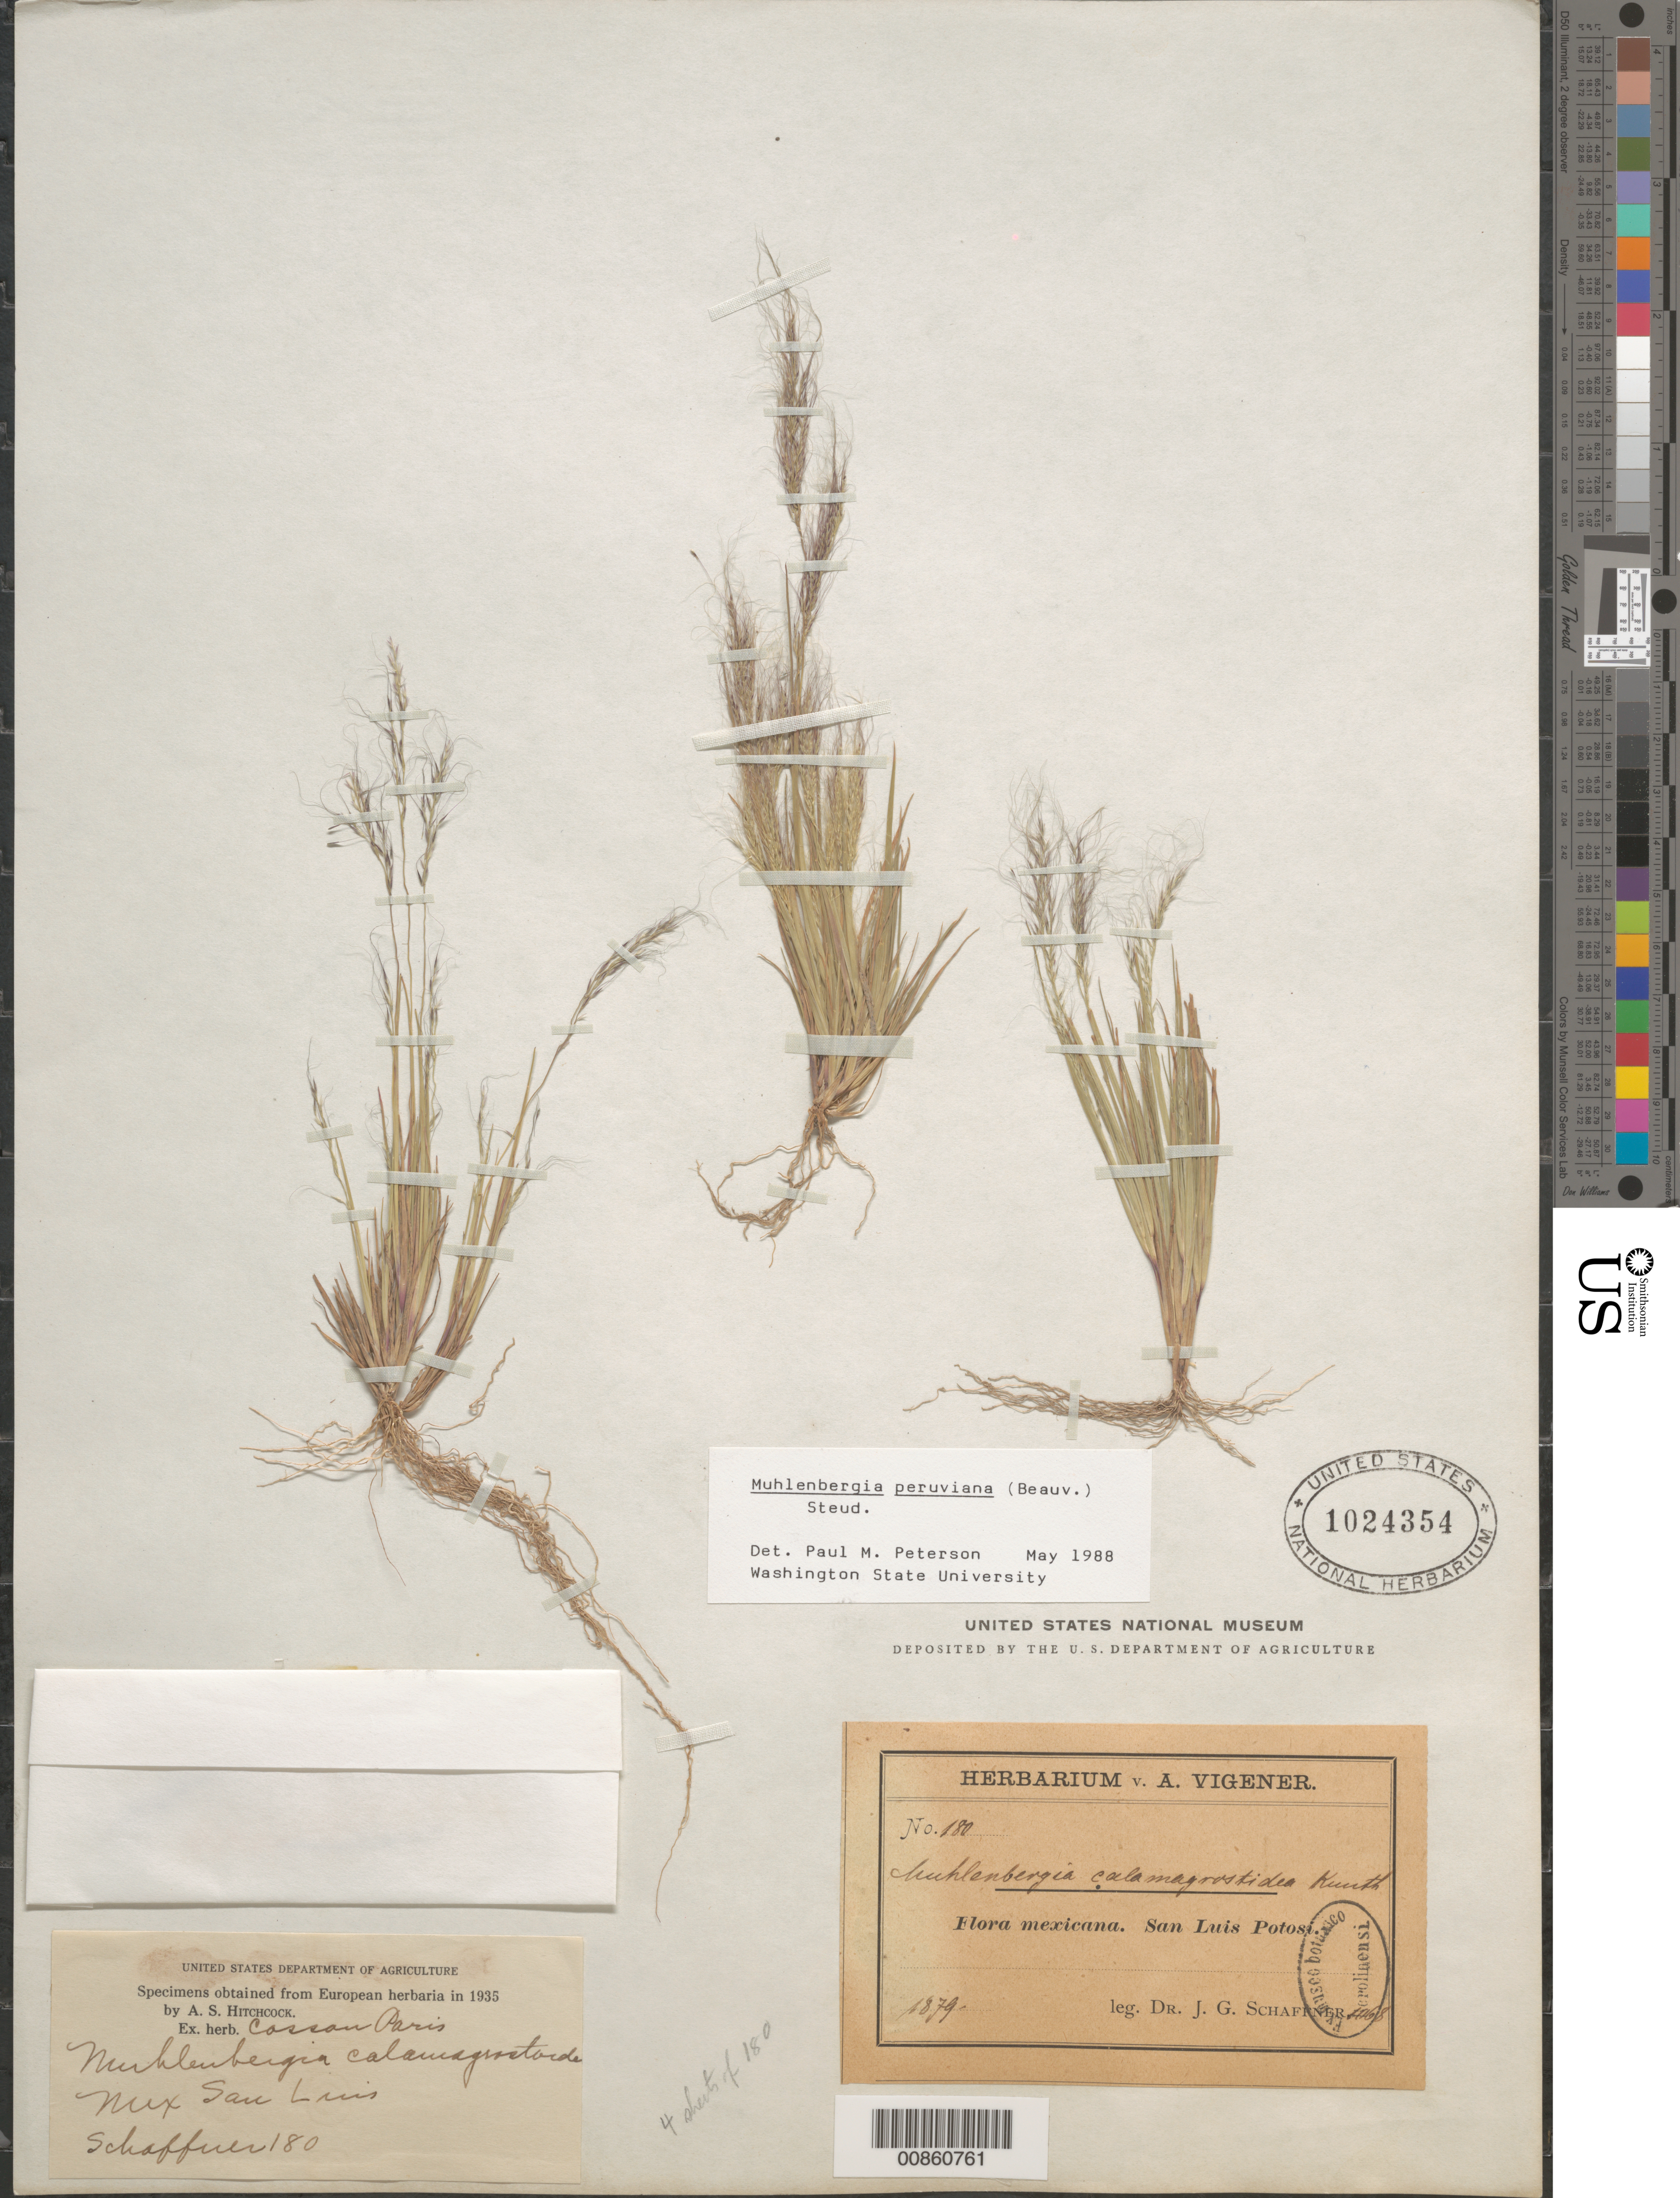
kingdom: Plantae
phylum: Tracheophyta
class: Liliopsida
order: Poales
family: Poaceae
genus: Muhlenbergia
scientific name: Muhlenbergia peruviana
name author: (P. Beauv.) Steud.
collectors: J. G. Schaffner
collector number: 180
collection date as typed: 1879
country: Mexico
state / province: San Luis Potosi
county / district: San Luis Potosi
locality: San Luis Potosí, mpio. San Luis Potosí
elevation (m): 2000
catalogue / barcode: US 1024354